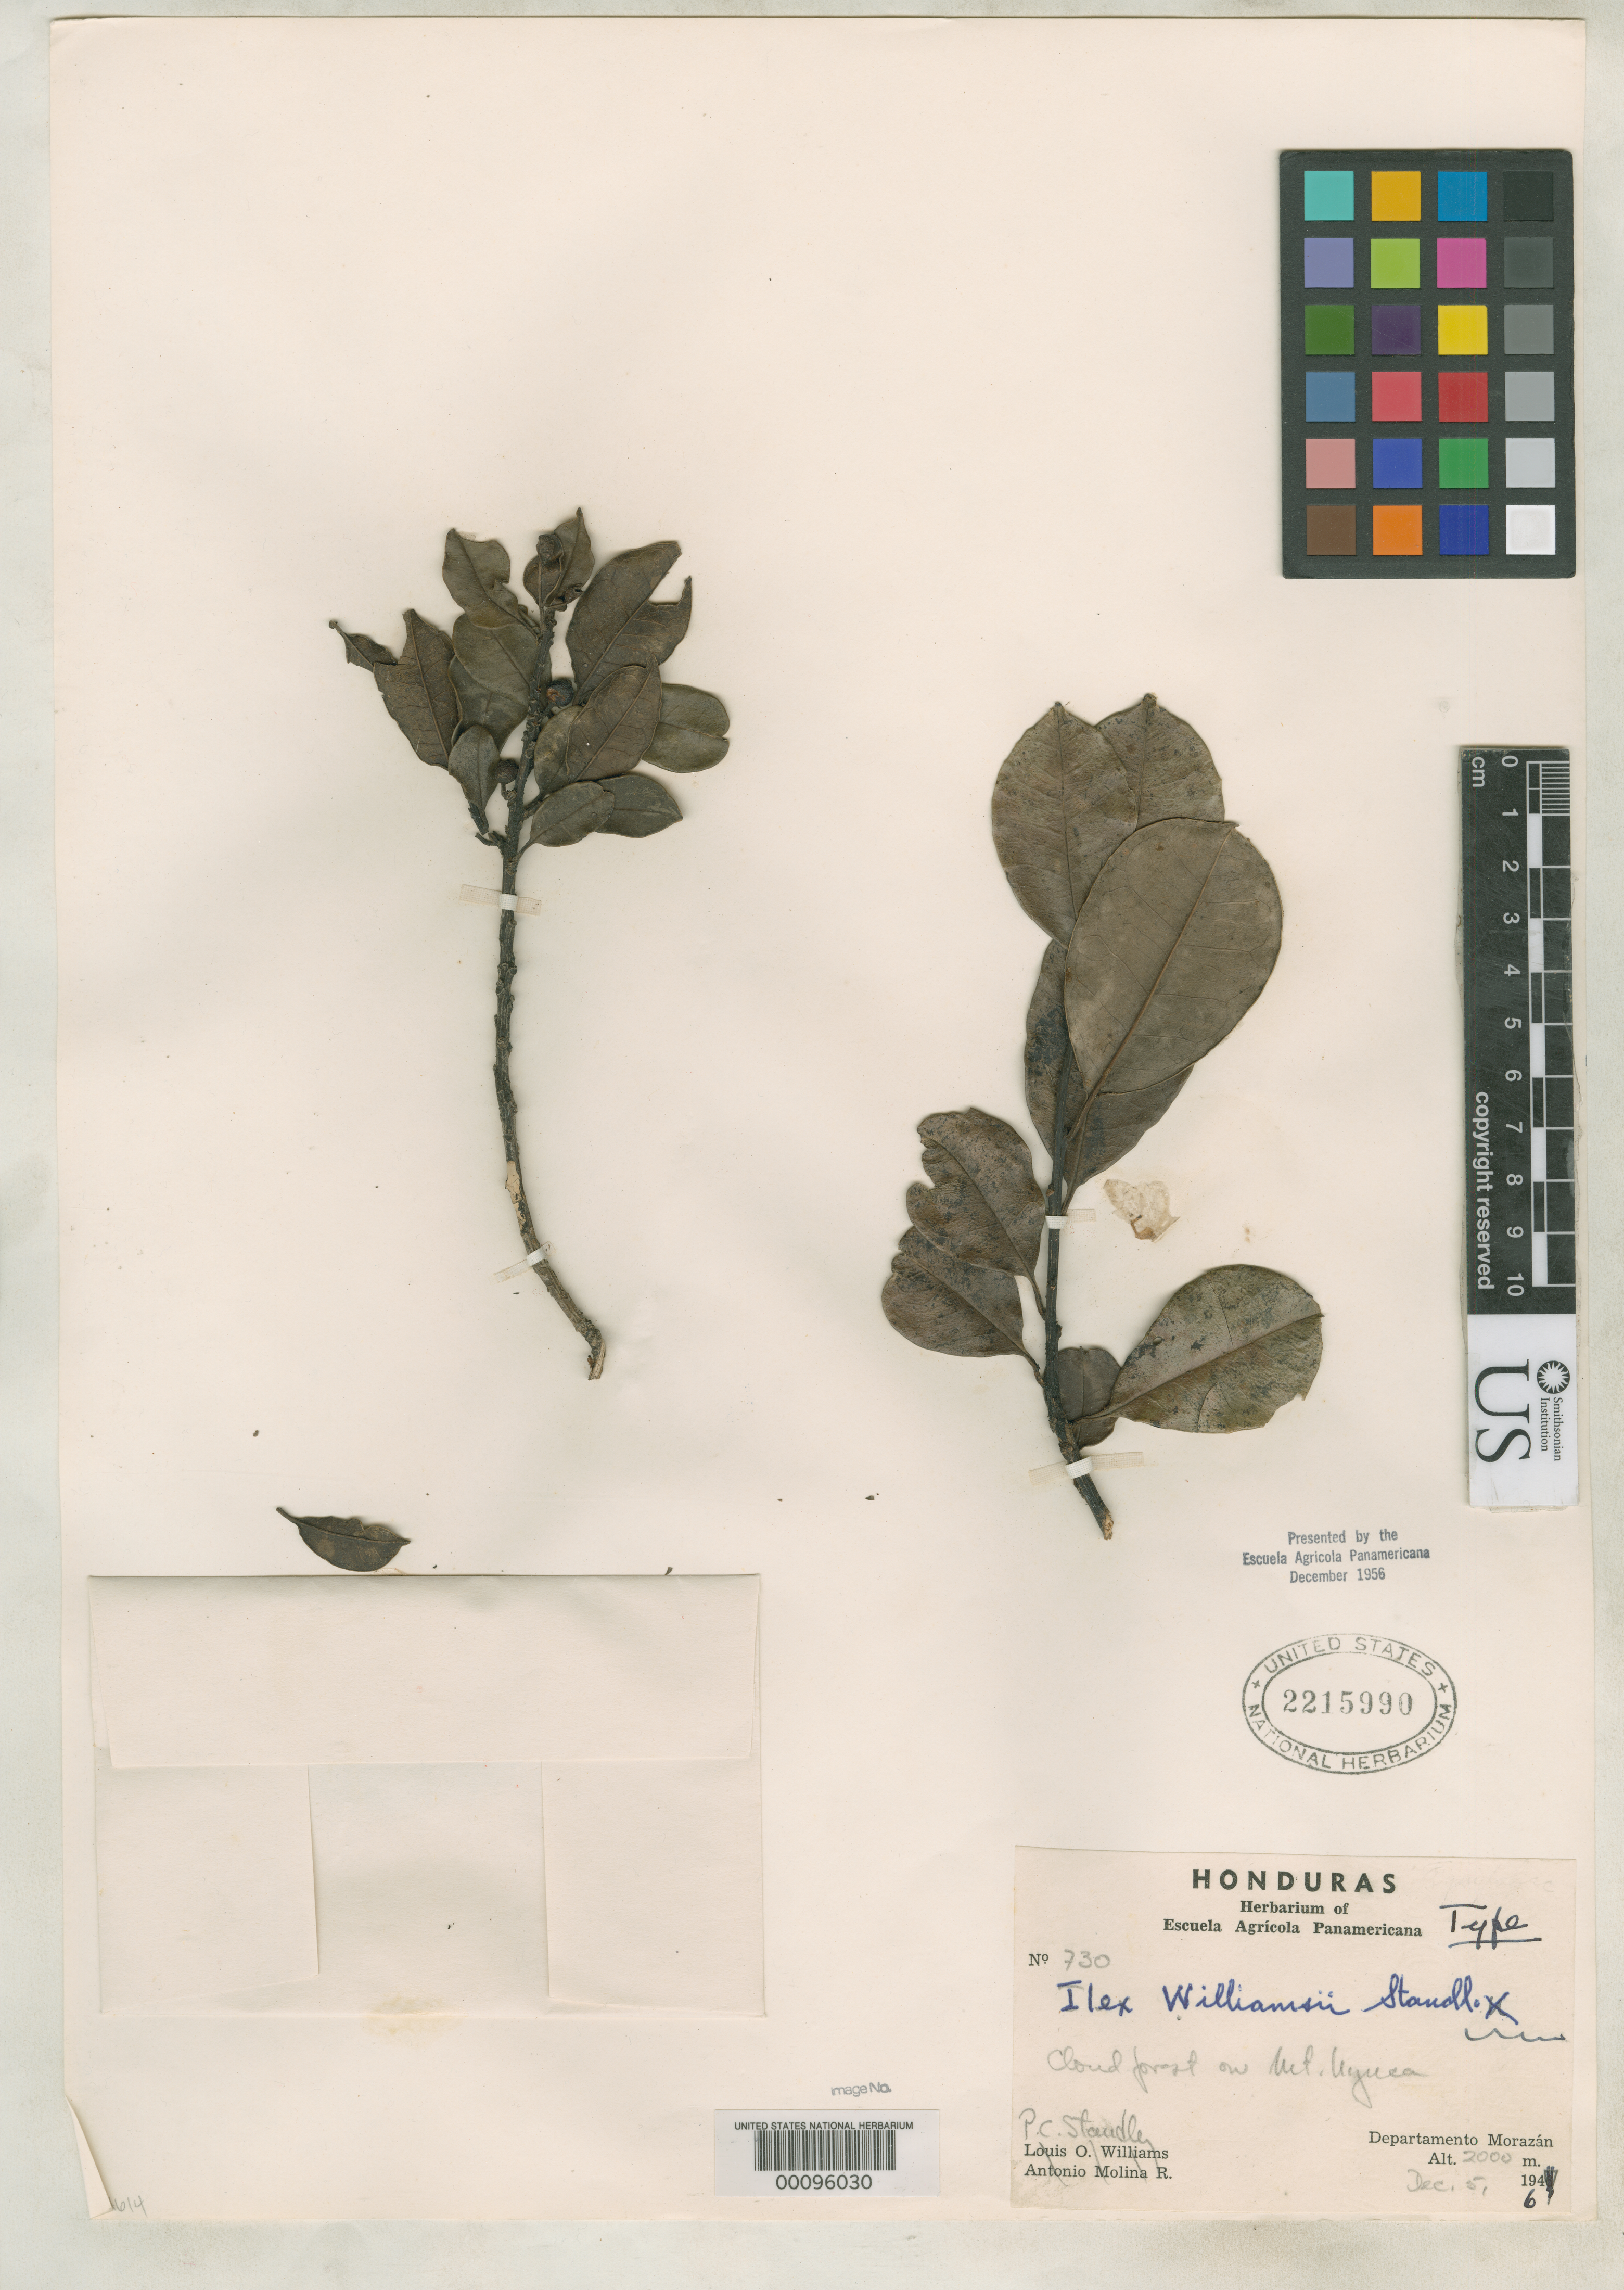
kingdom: Plantae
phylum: Tracheophyta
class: Magnoliopsida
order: Aquifoliales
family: Aquifoliaceae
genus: Ilex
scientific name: Ilex williamsii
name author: Standl.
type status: Holotype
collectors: P. C. Standley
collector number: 730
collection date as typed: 05 Dec 1946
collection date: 1946-12-05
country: Honduras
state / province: Fco. Morazán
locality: Cloud forest on Mt. Uyuca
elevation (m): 2000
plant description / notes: "Presented by the Escuela Agricola Panamericana December 1956." Holotype, transferred from EAP to US (see Dorr et al. 2009, Taxon 58: 993-1001).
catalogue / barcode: US 2215990